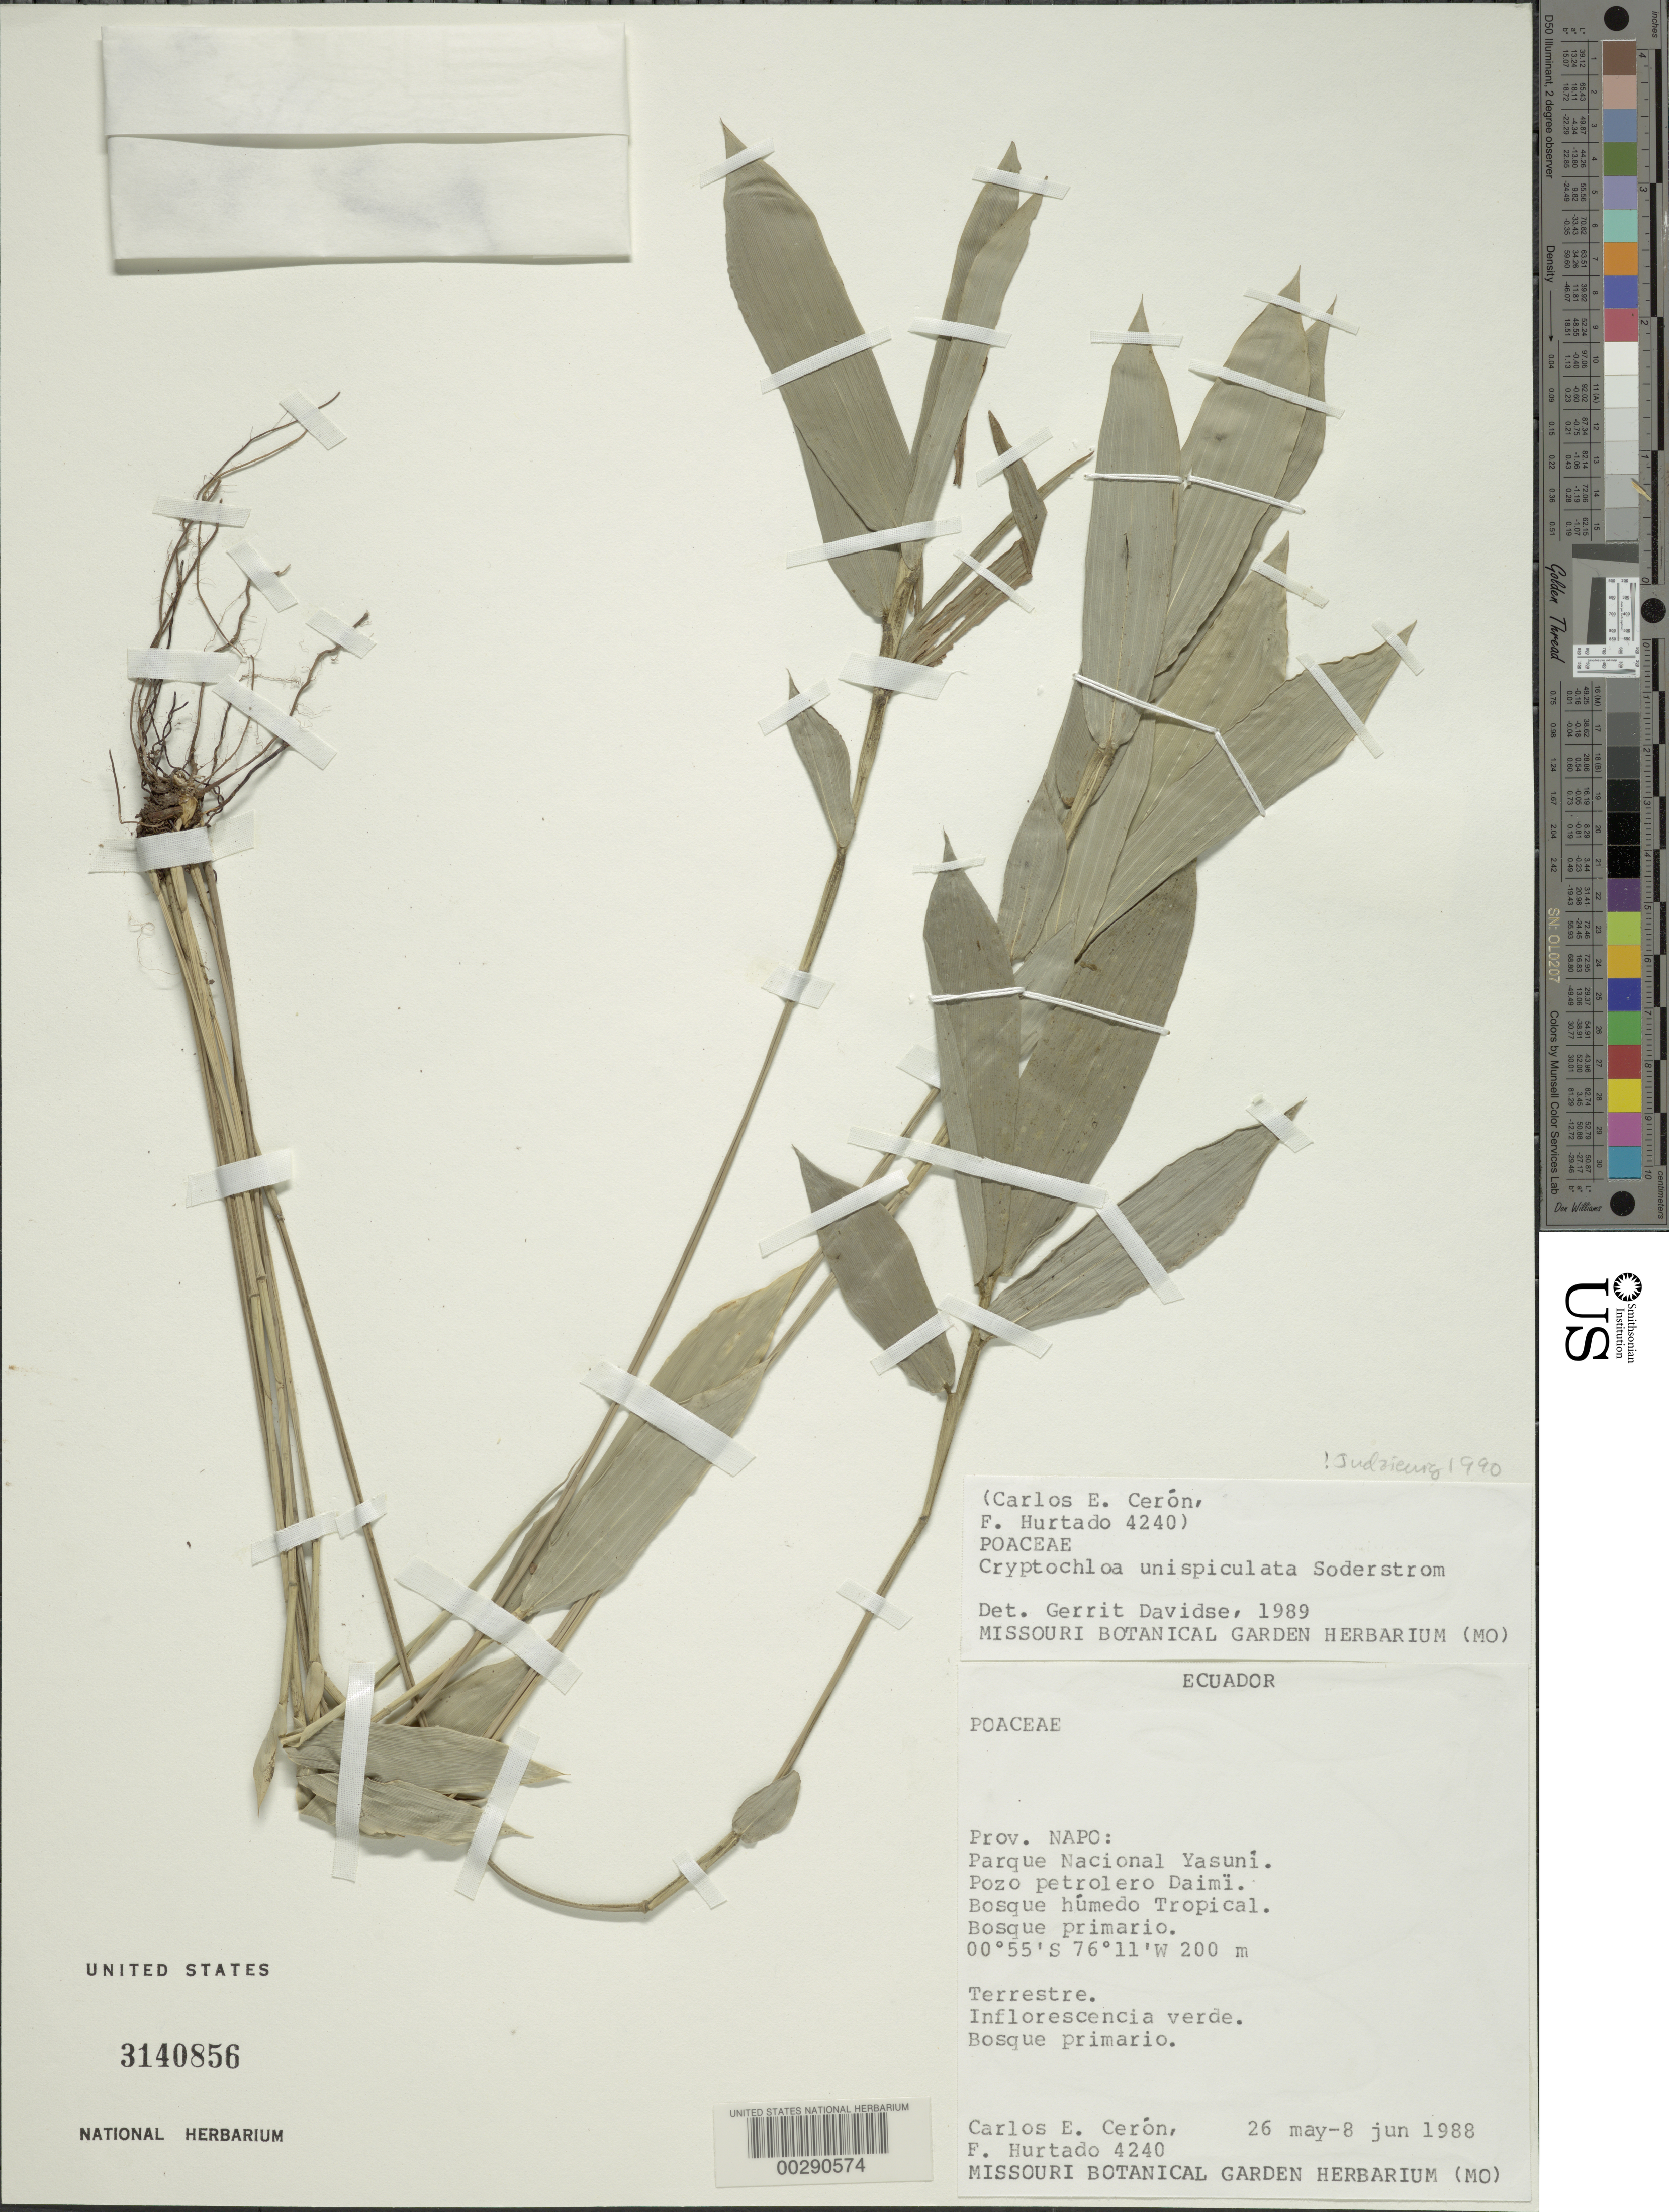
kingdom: Plantae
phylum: Tracheophyta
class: Liliopsida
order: Poales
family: Poaceae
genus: Cryptochloa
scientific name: Cryptochloa unispiculata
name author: Soderstr.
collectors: C. E. Cerón M. & F. Hurtado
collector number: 4240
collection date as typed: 26 May 1988 to 08 Jun 1988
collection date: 1988-05-26/1988-06-08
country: Ecuador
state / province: Napo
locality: Parque Nacional yasuni; pozo petrolero daimi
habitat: Primary tropical rain forest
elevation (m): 200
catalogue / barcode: US 3140856